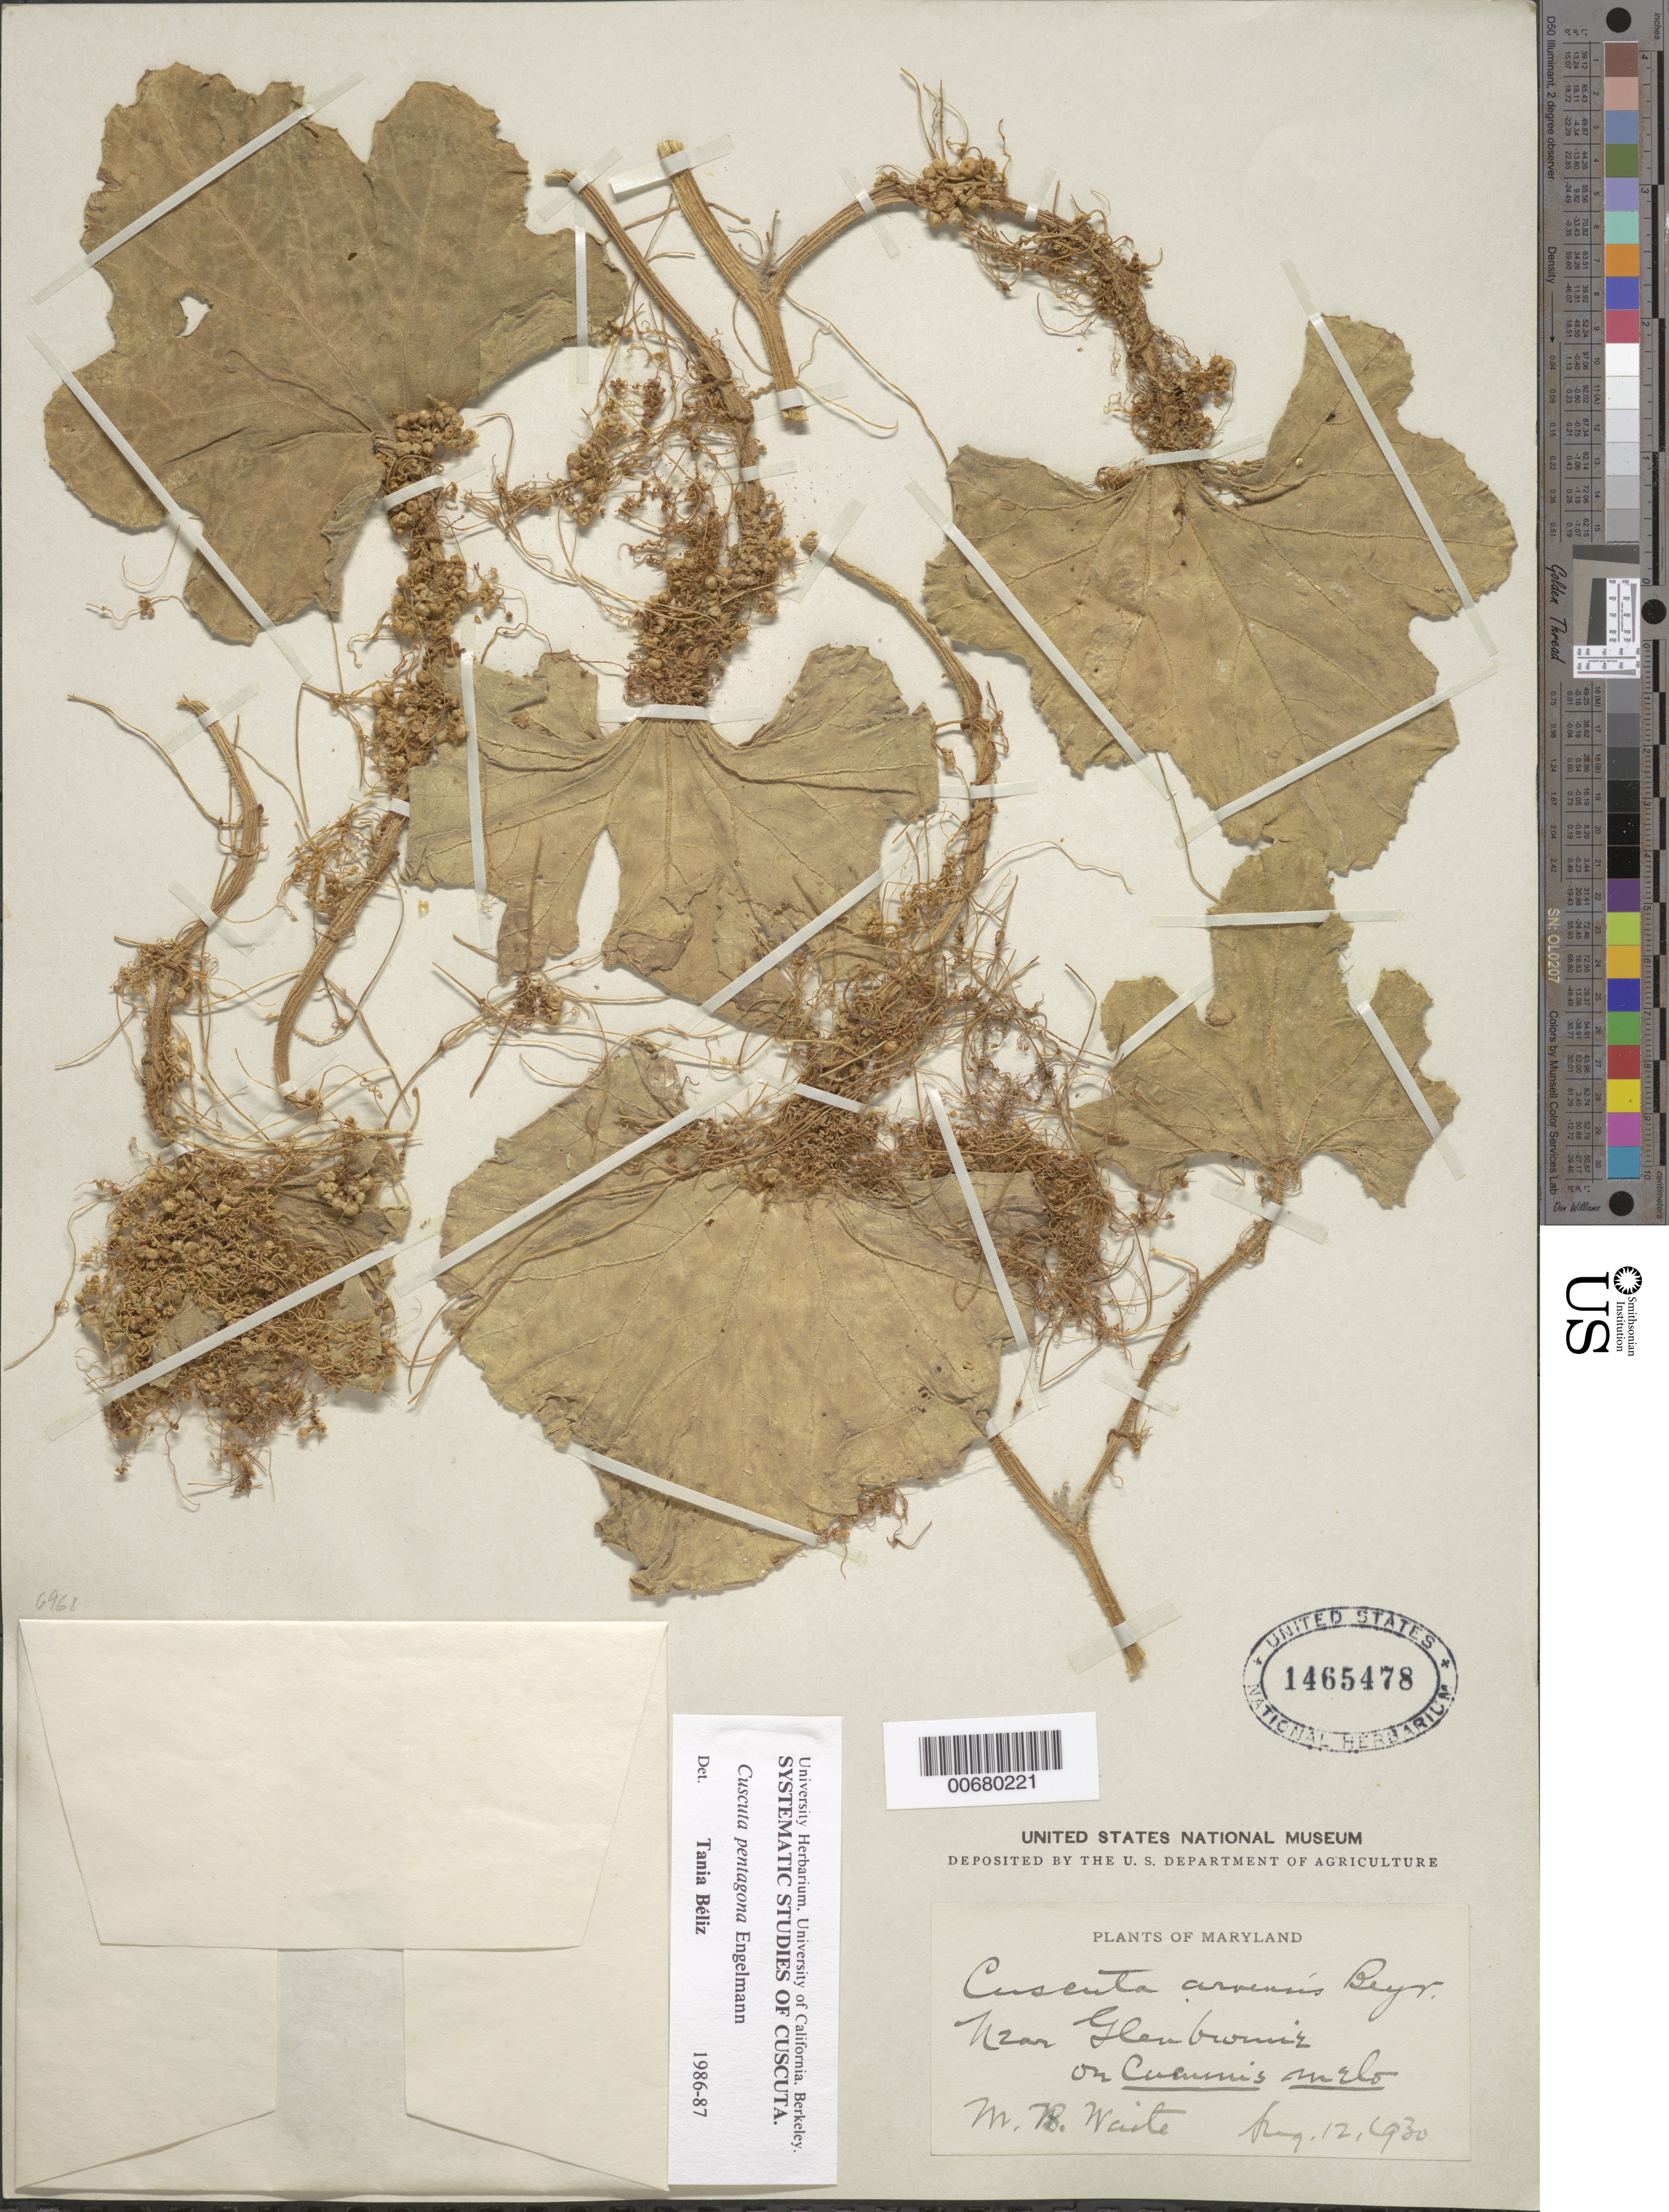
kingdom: Plantae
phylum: Tracheophyta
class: Magnoliopsida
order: Solanales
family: Convolvulaceae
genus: Cuscuta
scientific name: Cuscuta pentagona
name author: Engelm.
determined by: Béliz, T.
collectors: M. B. Waite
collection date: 1930-08-12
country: United States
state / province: Maryland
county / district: Anne Arundel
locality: Glenburnie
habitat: On Cucumis melo.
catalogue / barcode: US 1465478